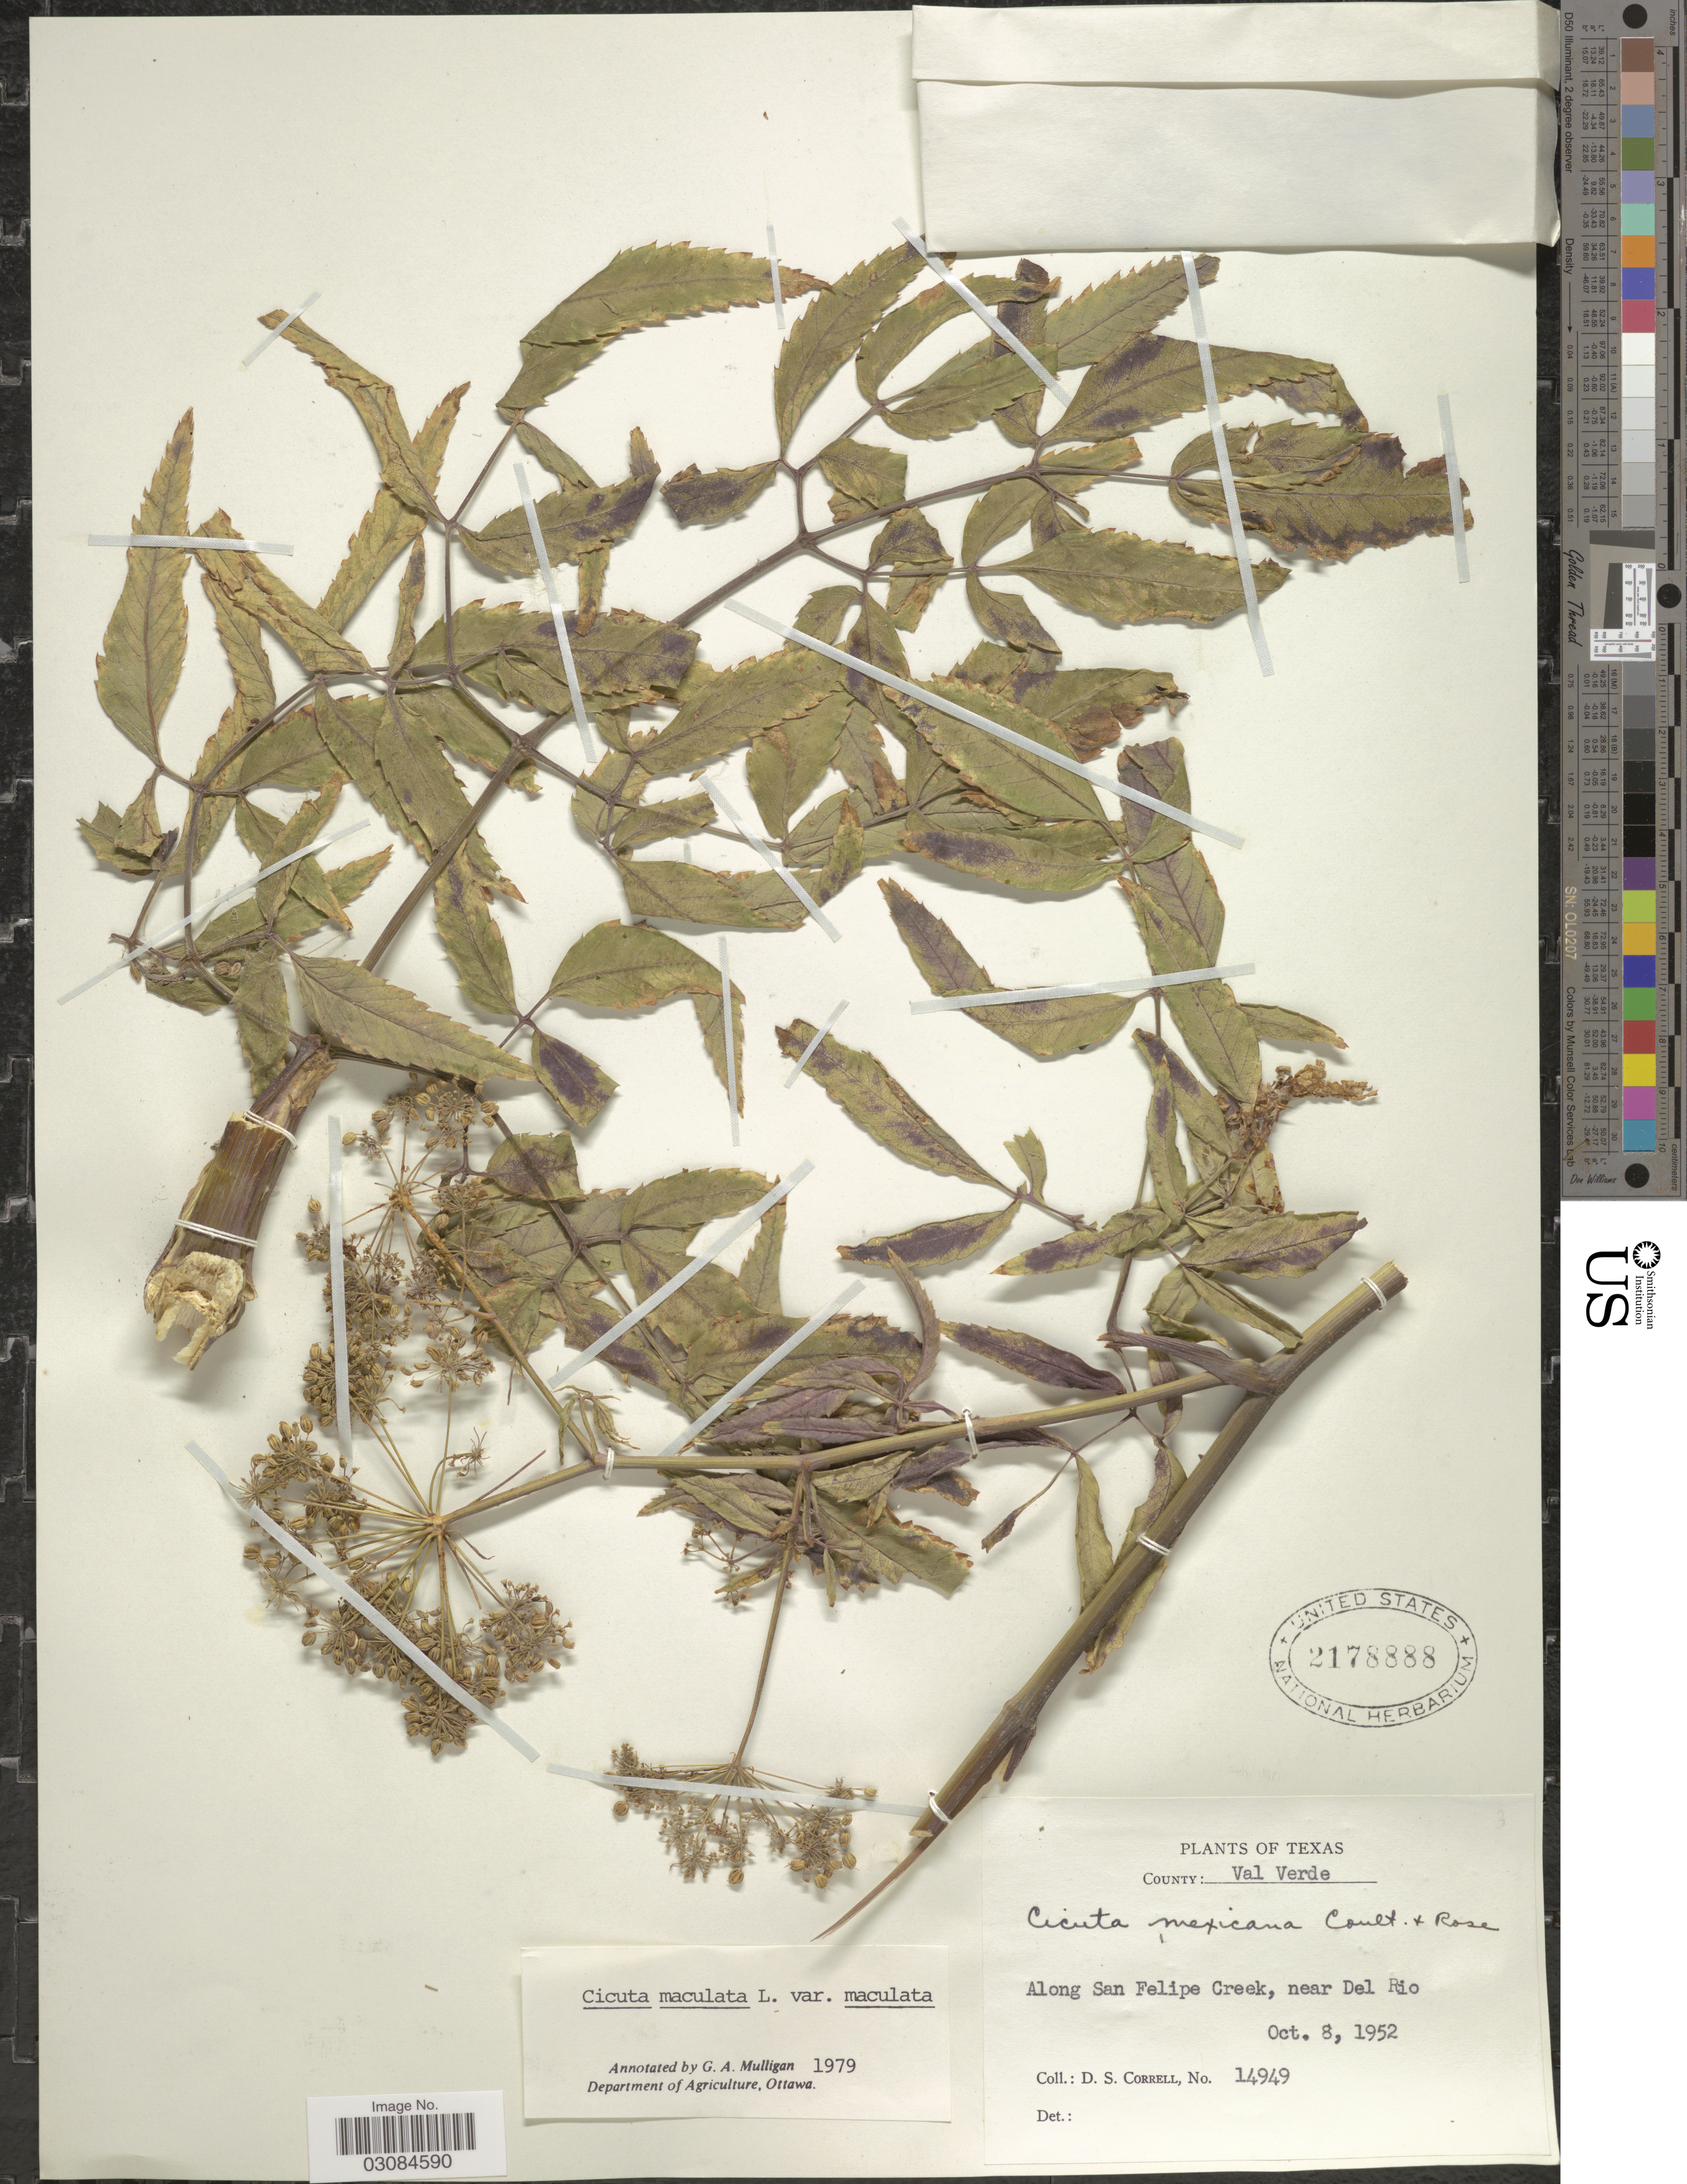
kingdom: Plantae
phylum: Tracheophyta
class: Magnoliopsida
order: Apiales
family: Apiaceae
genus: Cicuta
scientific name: Cicuta maculata var. maculata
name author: L.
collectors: D. S. Correll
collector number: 14949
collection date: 1952-10-08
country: United States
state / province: Texas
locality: County: Val Verde. Along San Felipe Creek, near Del Rio.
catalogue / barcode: US 2178888